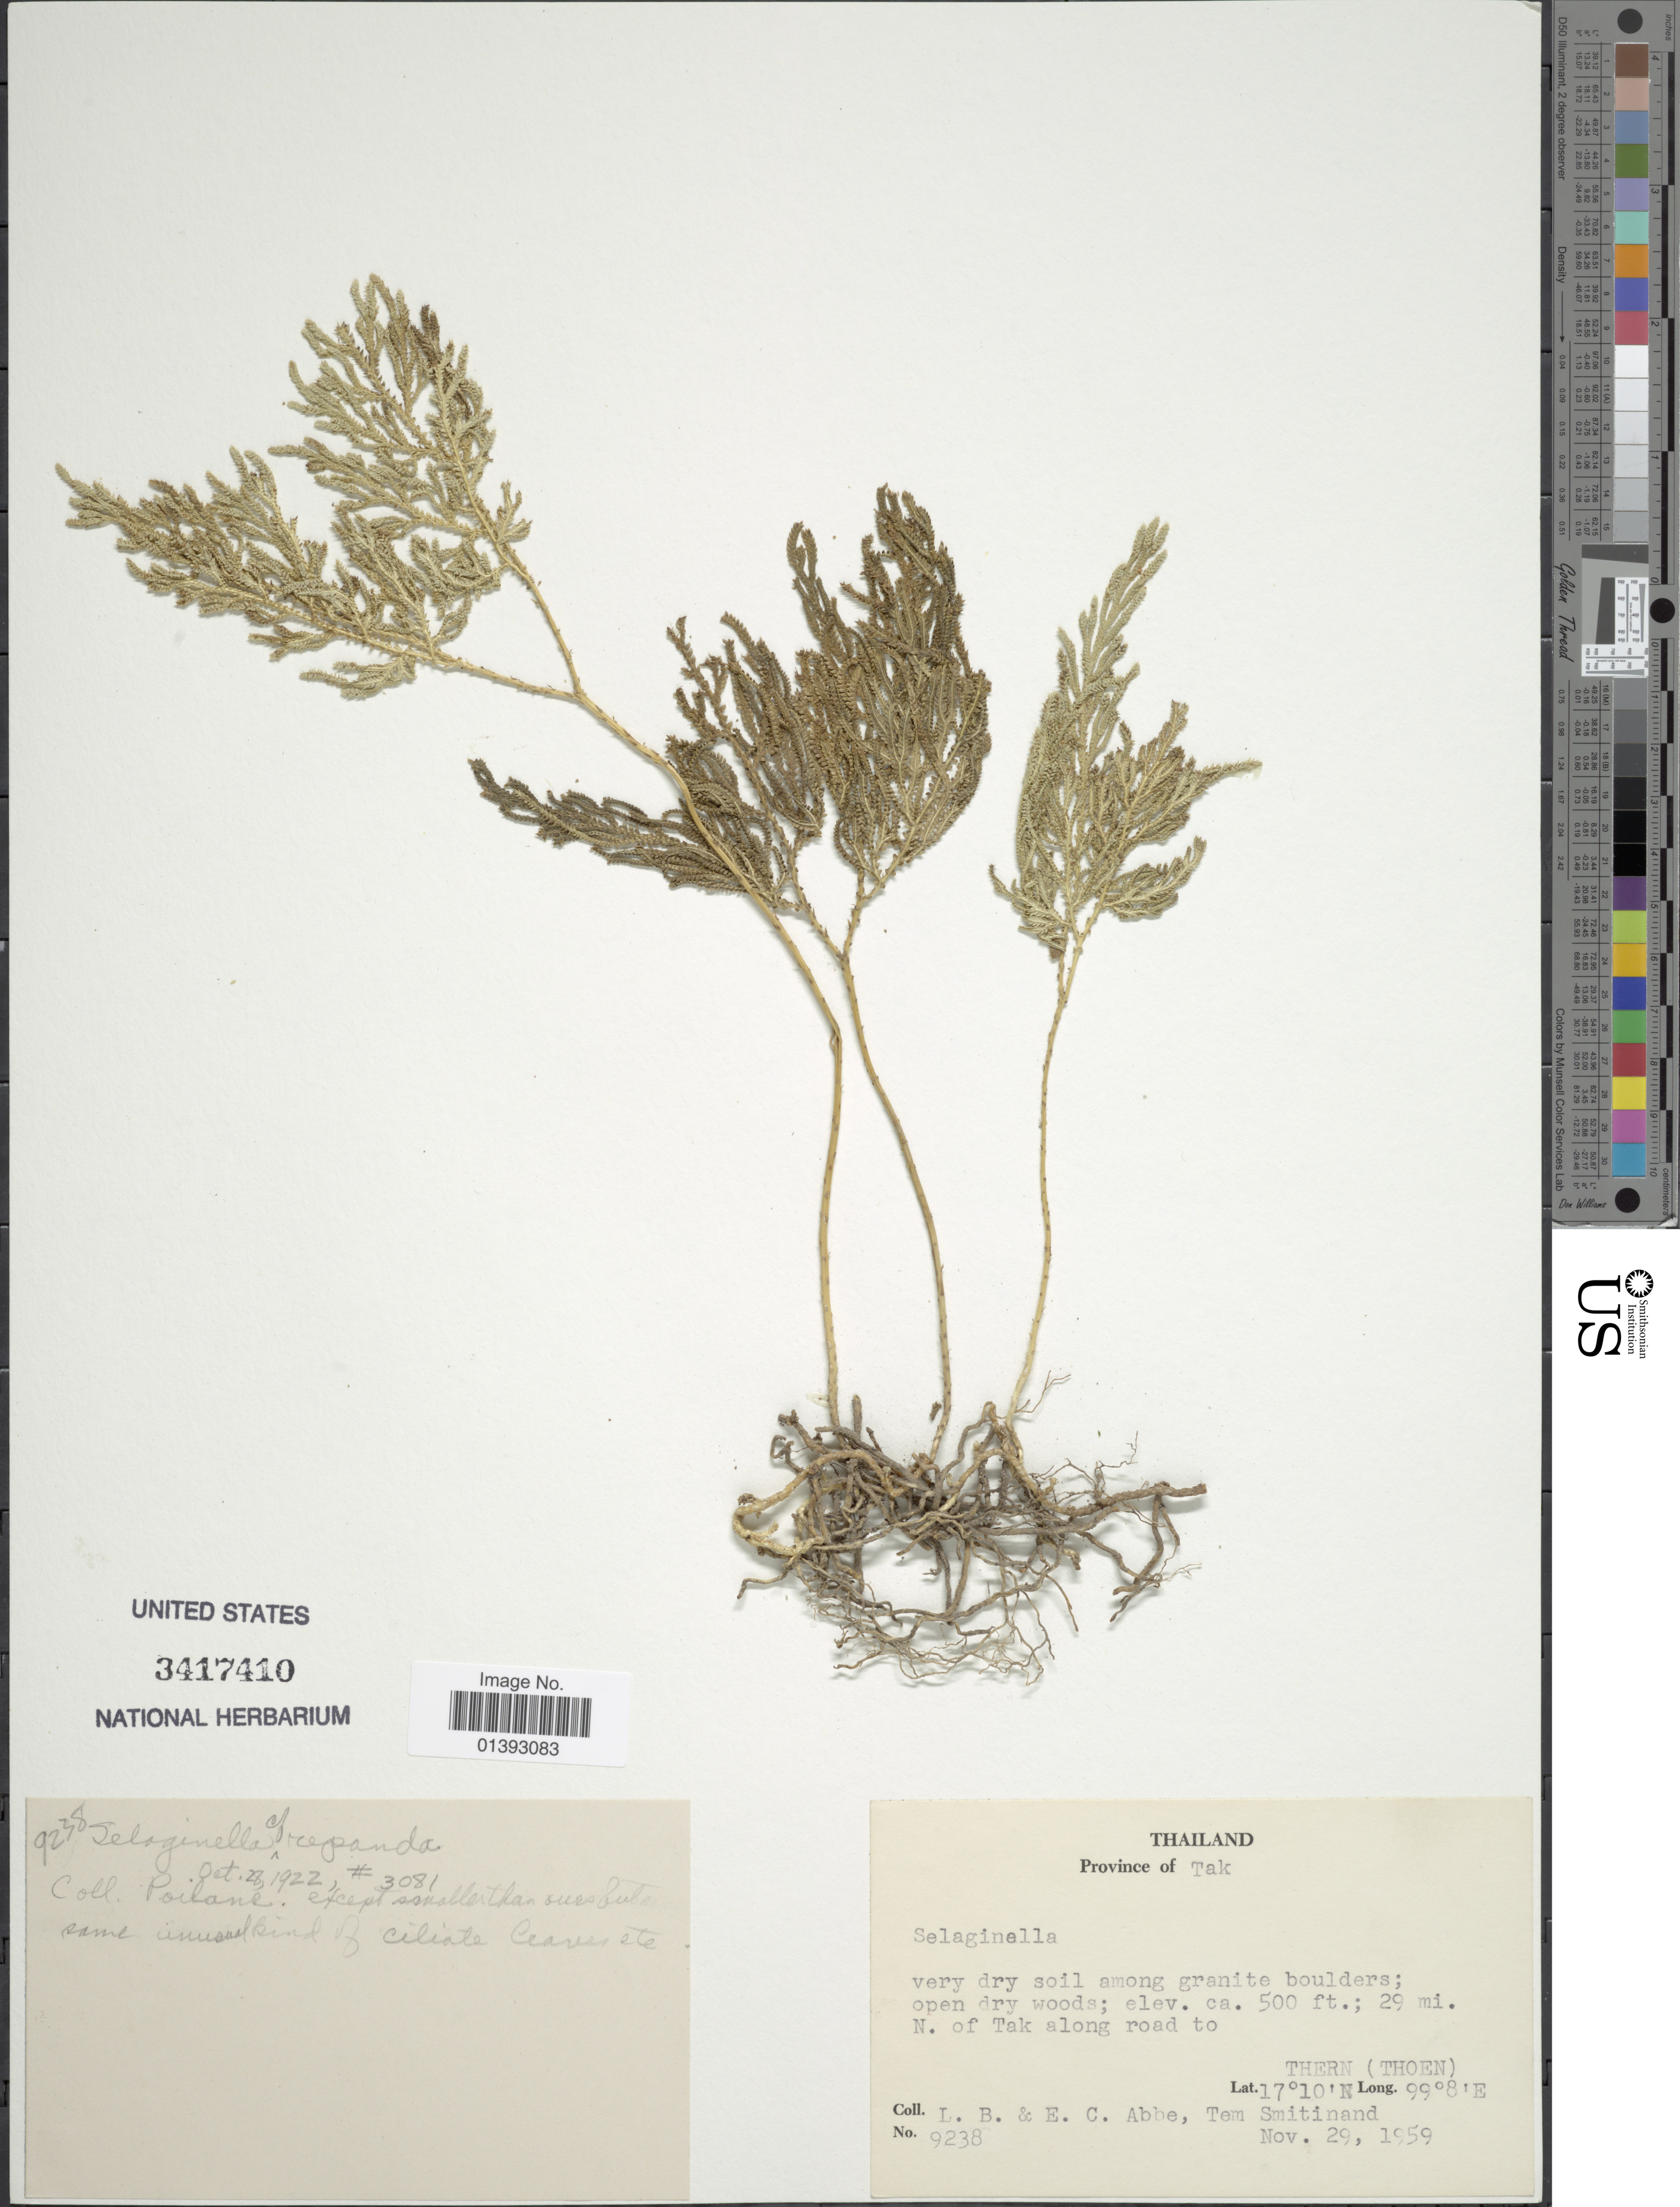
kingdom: Plantae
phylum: Tracheophyta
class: Lycopodiopsida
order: Selaginellales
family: Selaginellaceae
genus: Selaginella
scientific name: Selaginella repanda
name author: (Desv. ex Poir.) Spring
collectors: L. B. Abbe, E. C. Abbe & T. Smitinand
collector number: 9238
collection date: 1959-11-29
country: Thailand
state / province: Tak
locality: Very dry soil among granite boulders; open dry woods, 29 mi. N.of Tak along road to Thern (Thoen)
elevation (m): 152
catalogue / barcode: US 3417410